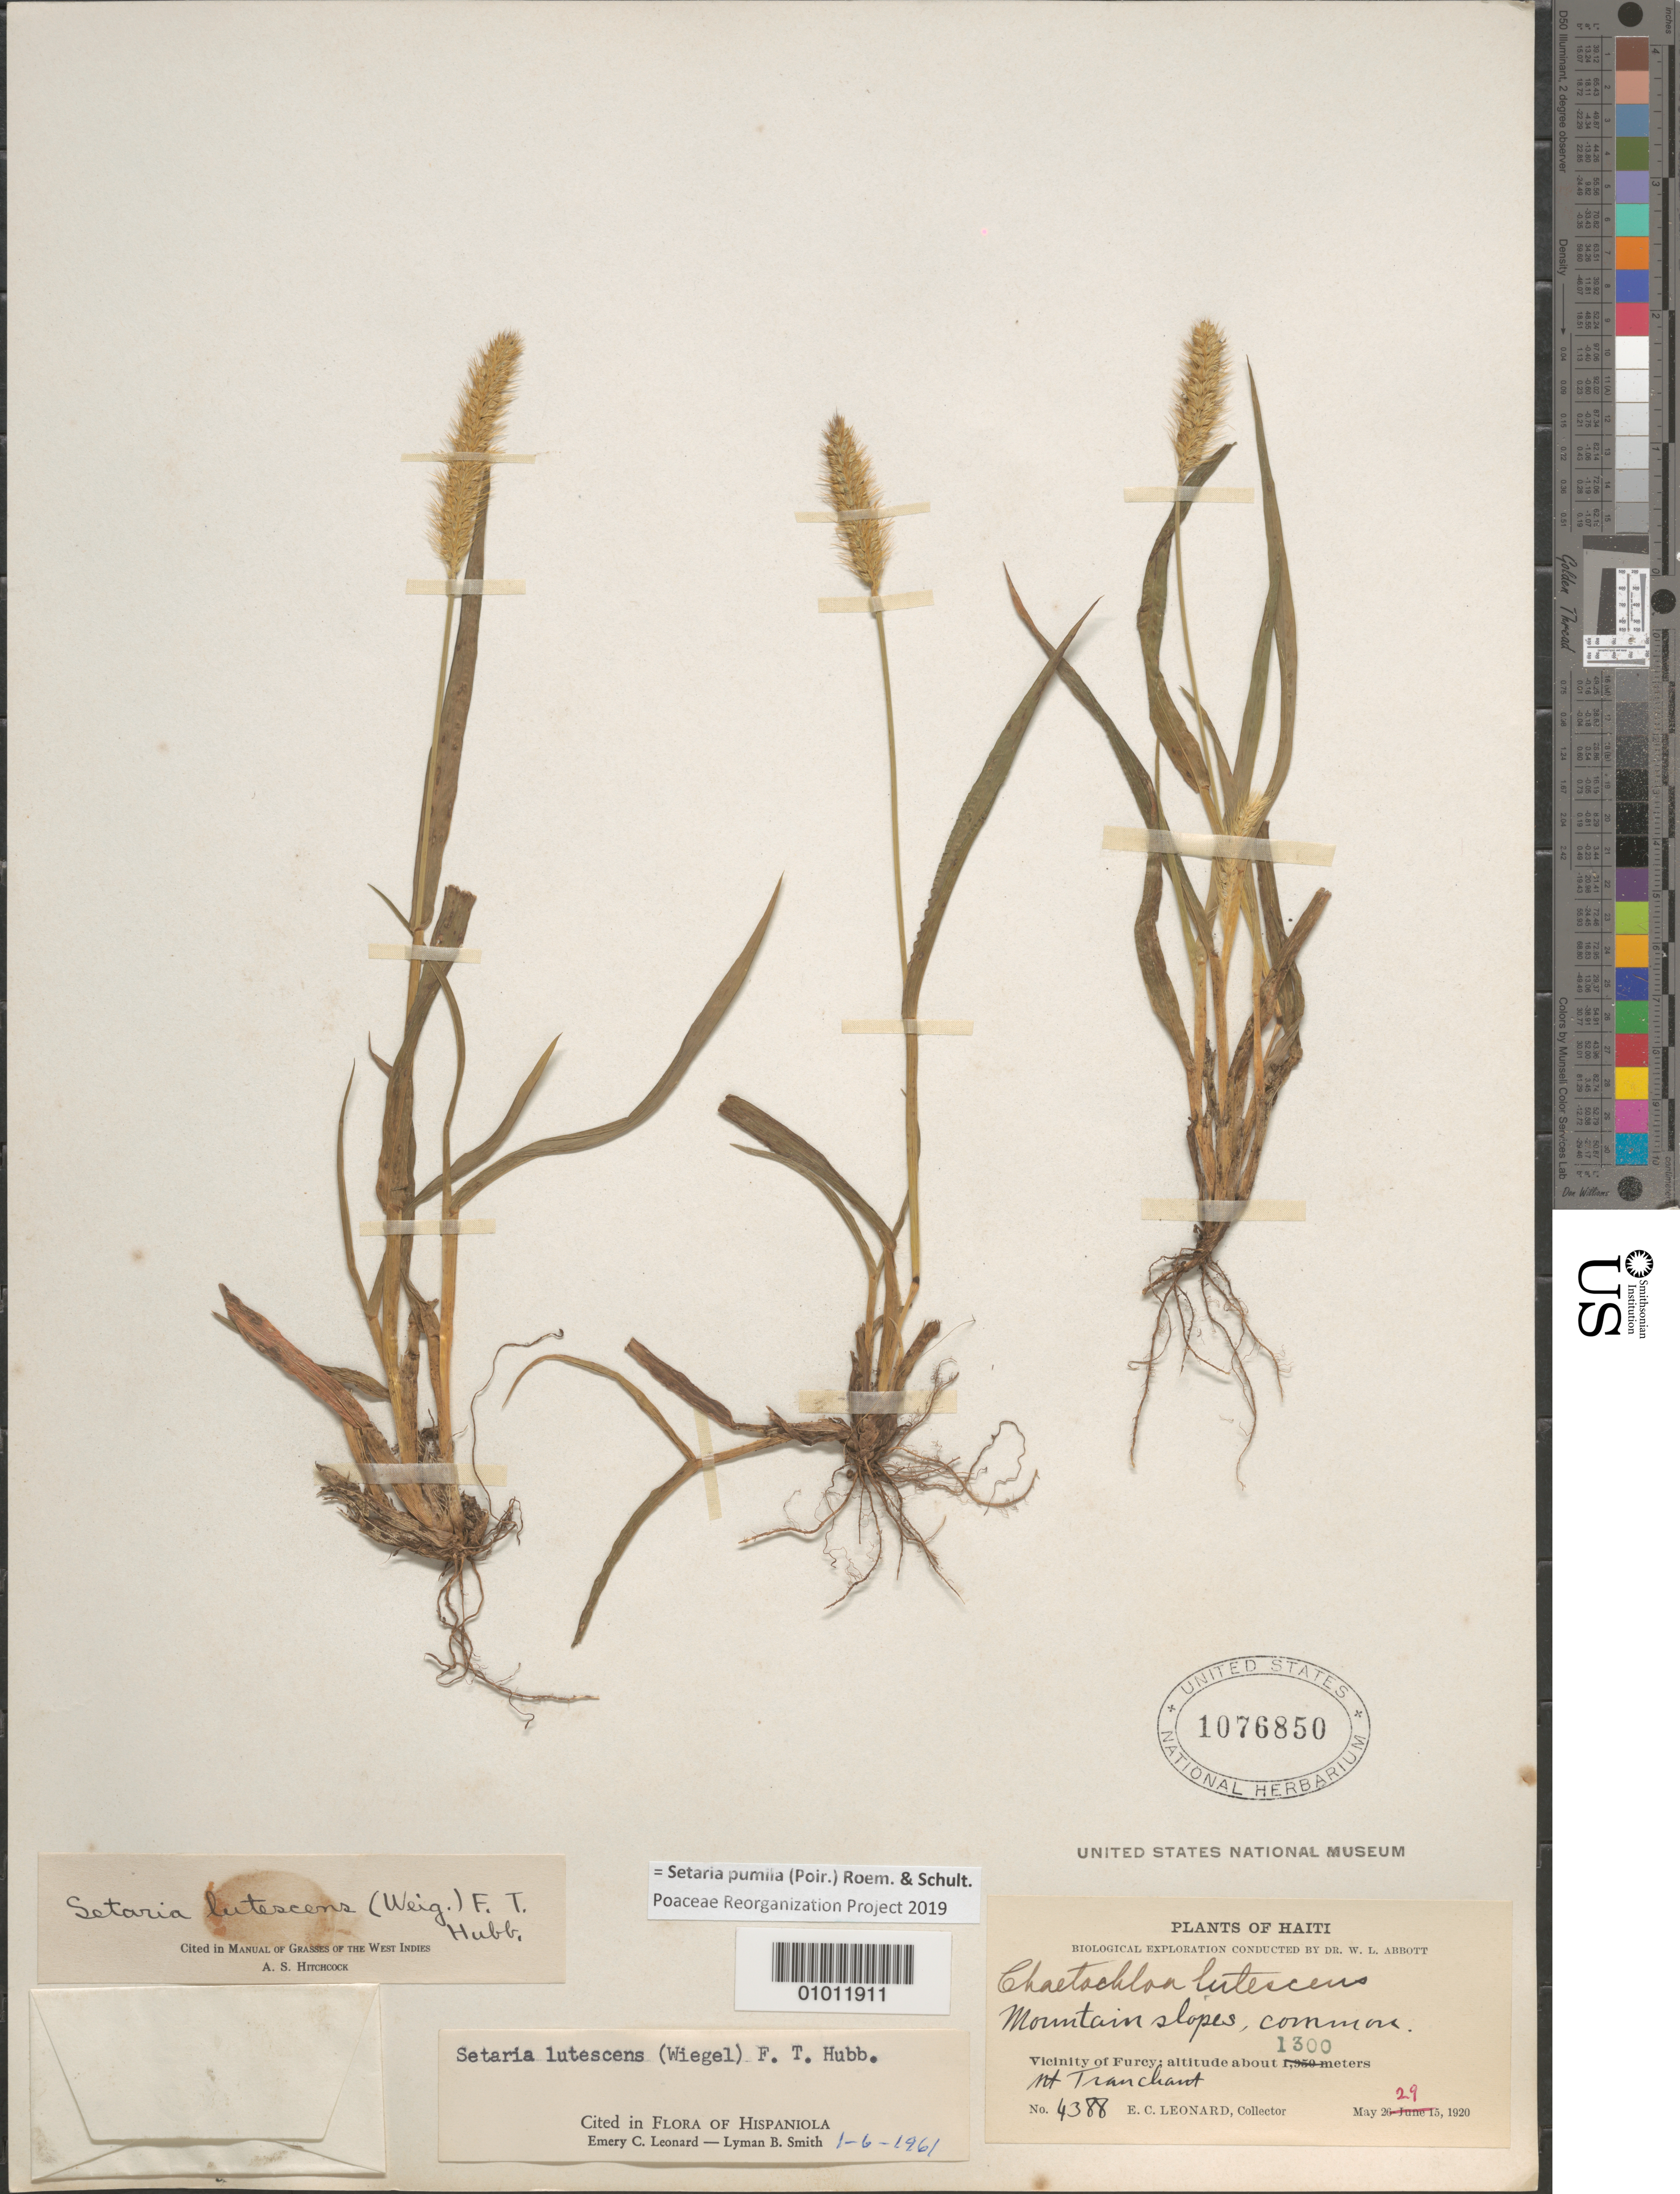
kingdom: Plantae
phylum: Tracheophyta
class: Liliopsida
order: Poales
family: Poaceae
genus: Setaria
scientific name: Setaria pumila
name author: (Poir.) Roem. & Schult.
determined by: Poaceae Reorganization Project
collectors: E. C. Leonard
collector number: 4388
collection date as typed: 29 May 1920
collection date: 1920-05-29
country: Haiti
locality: Vicinity of Furcy, Mt. Tranchant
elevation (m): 1300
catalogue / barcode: US 1076850